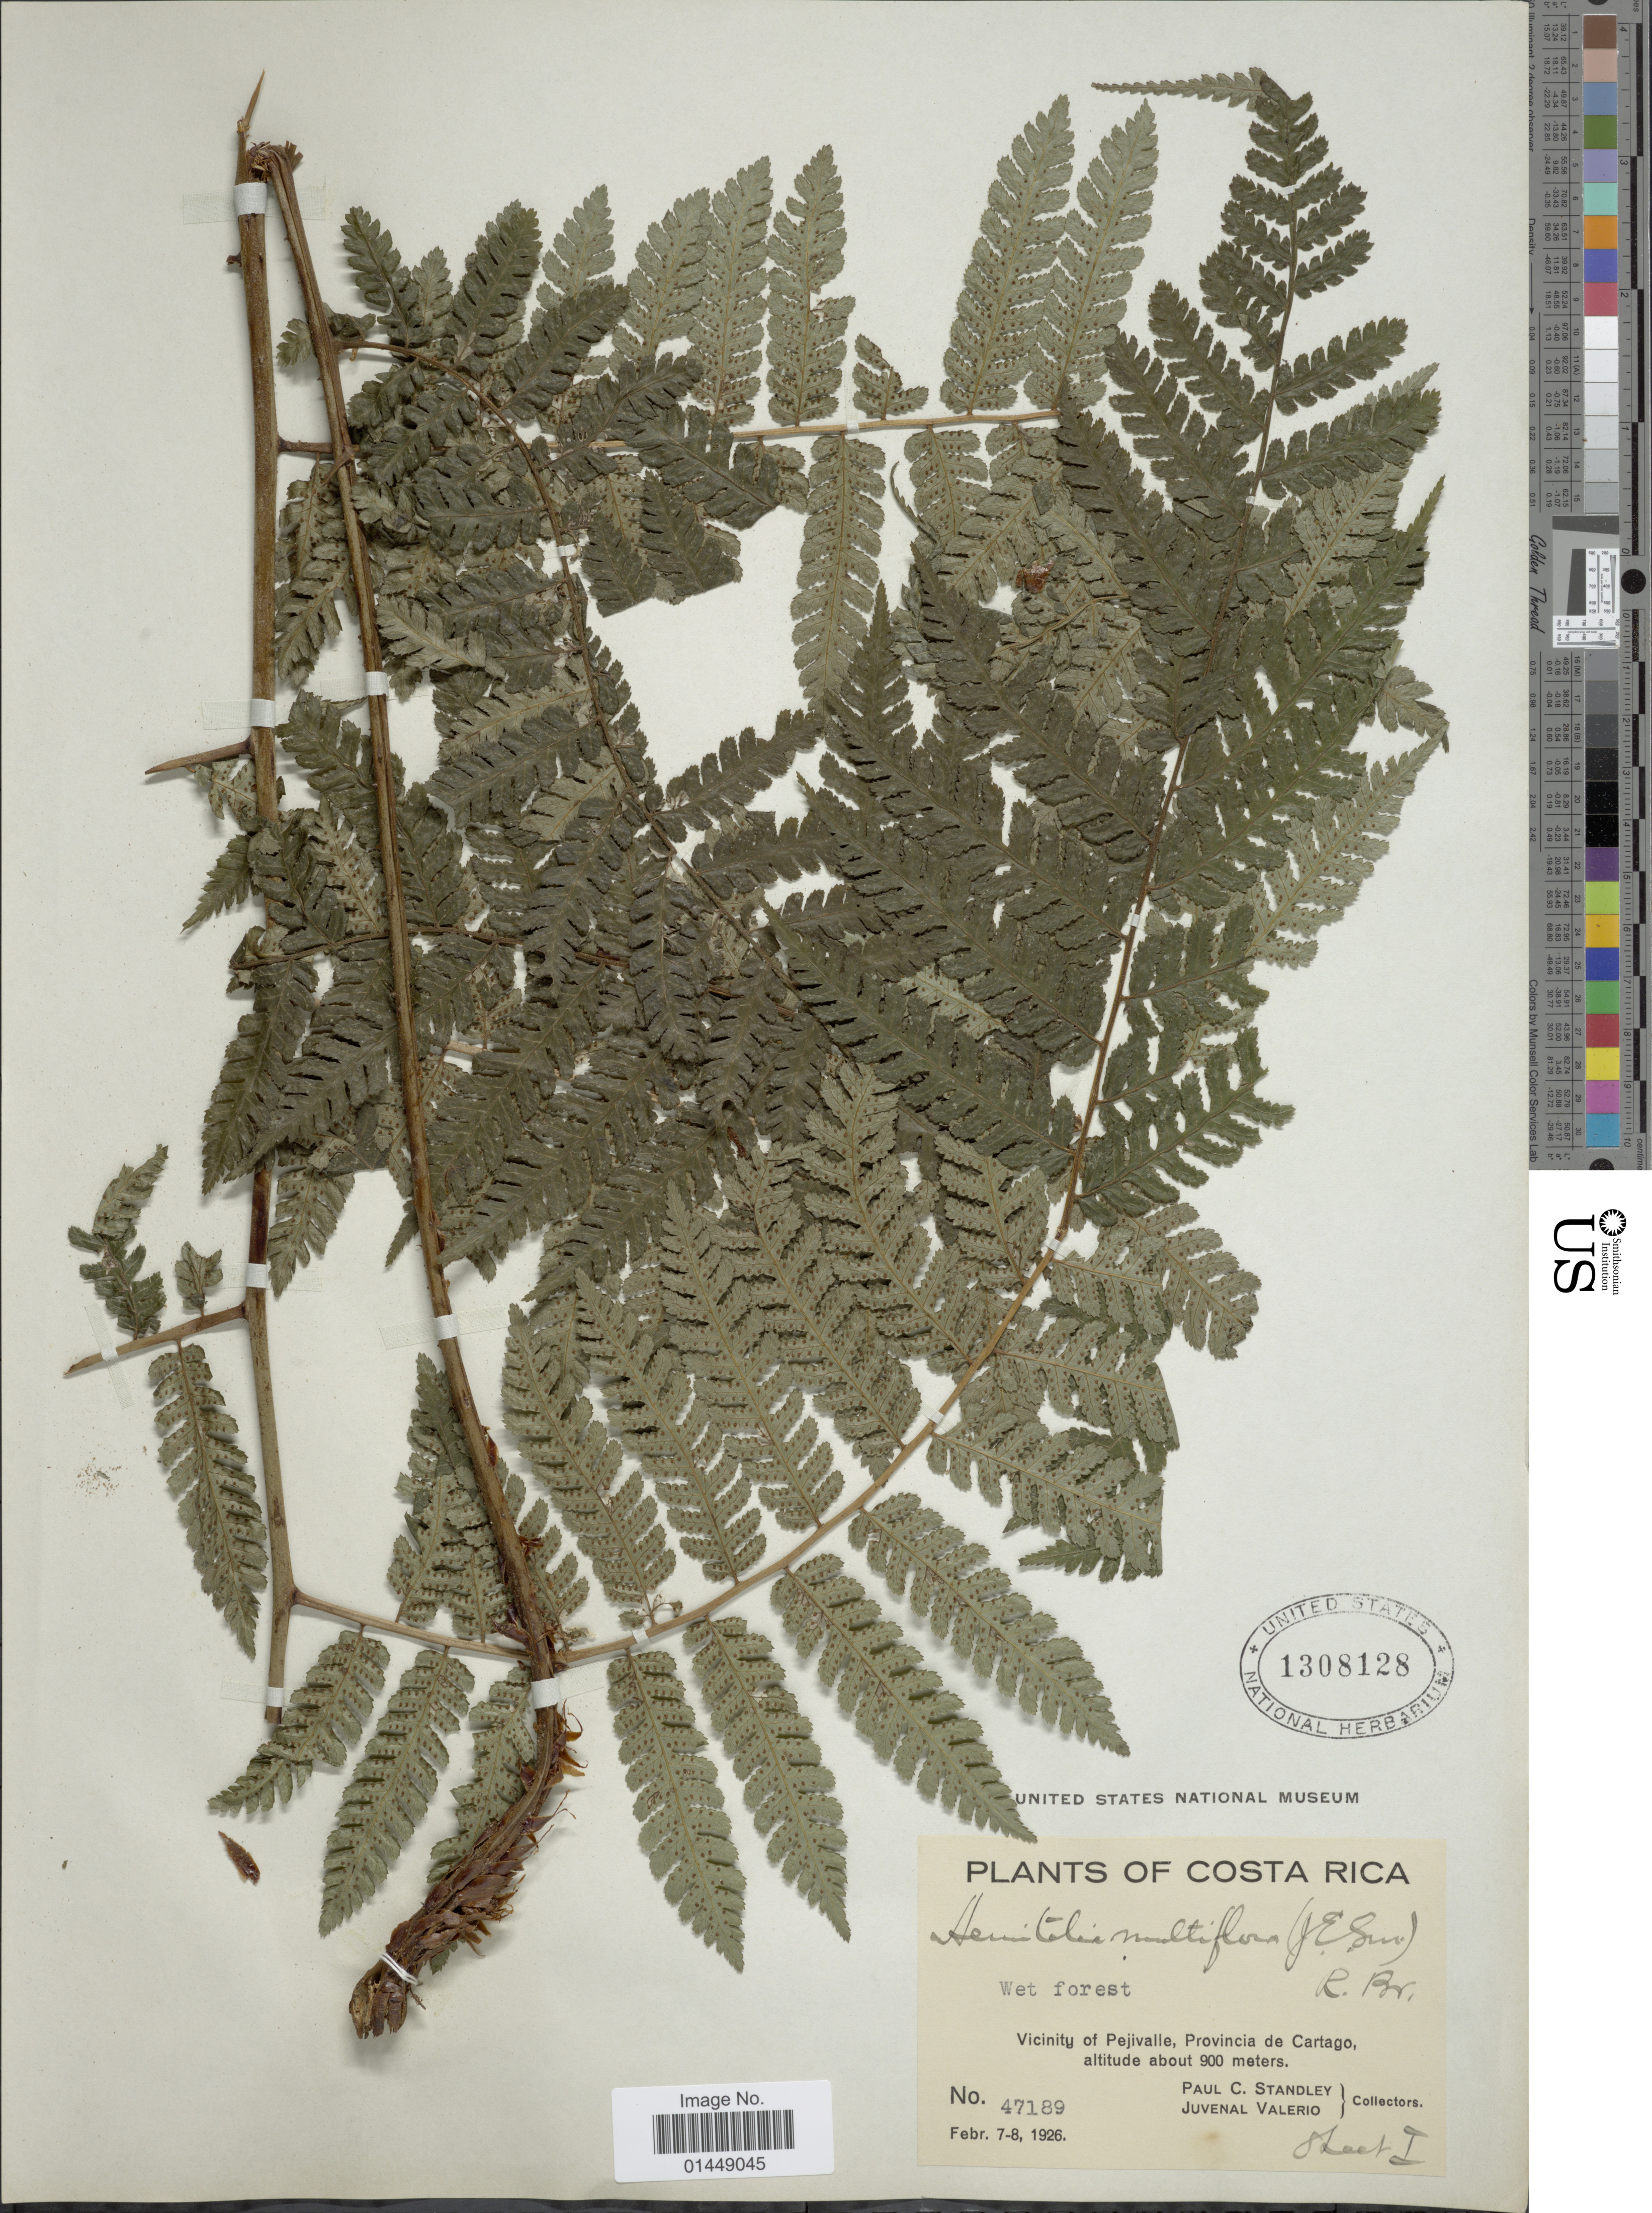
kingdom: Plantae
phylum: Tracheophyta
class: Polypodiopsida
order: Cyatheales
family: Cyatheaceae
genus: Cyathea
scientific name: Cyathea multiflora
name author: Sm.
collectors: P. C. Standley & J. Valerio R.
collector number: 47189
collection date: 1926-02-07/1926-02-08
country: Costa Rica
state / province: Cartago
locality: Vicinity of Pejivalle, Provincia de Cartago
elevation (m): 900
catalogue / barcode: US 1308128